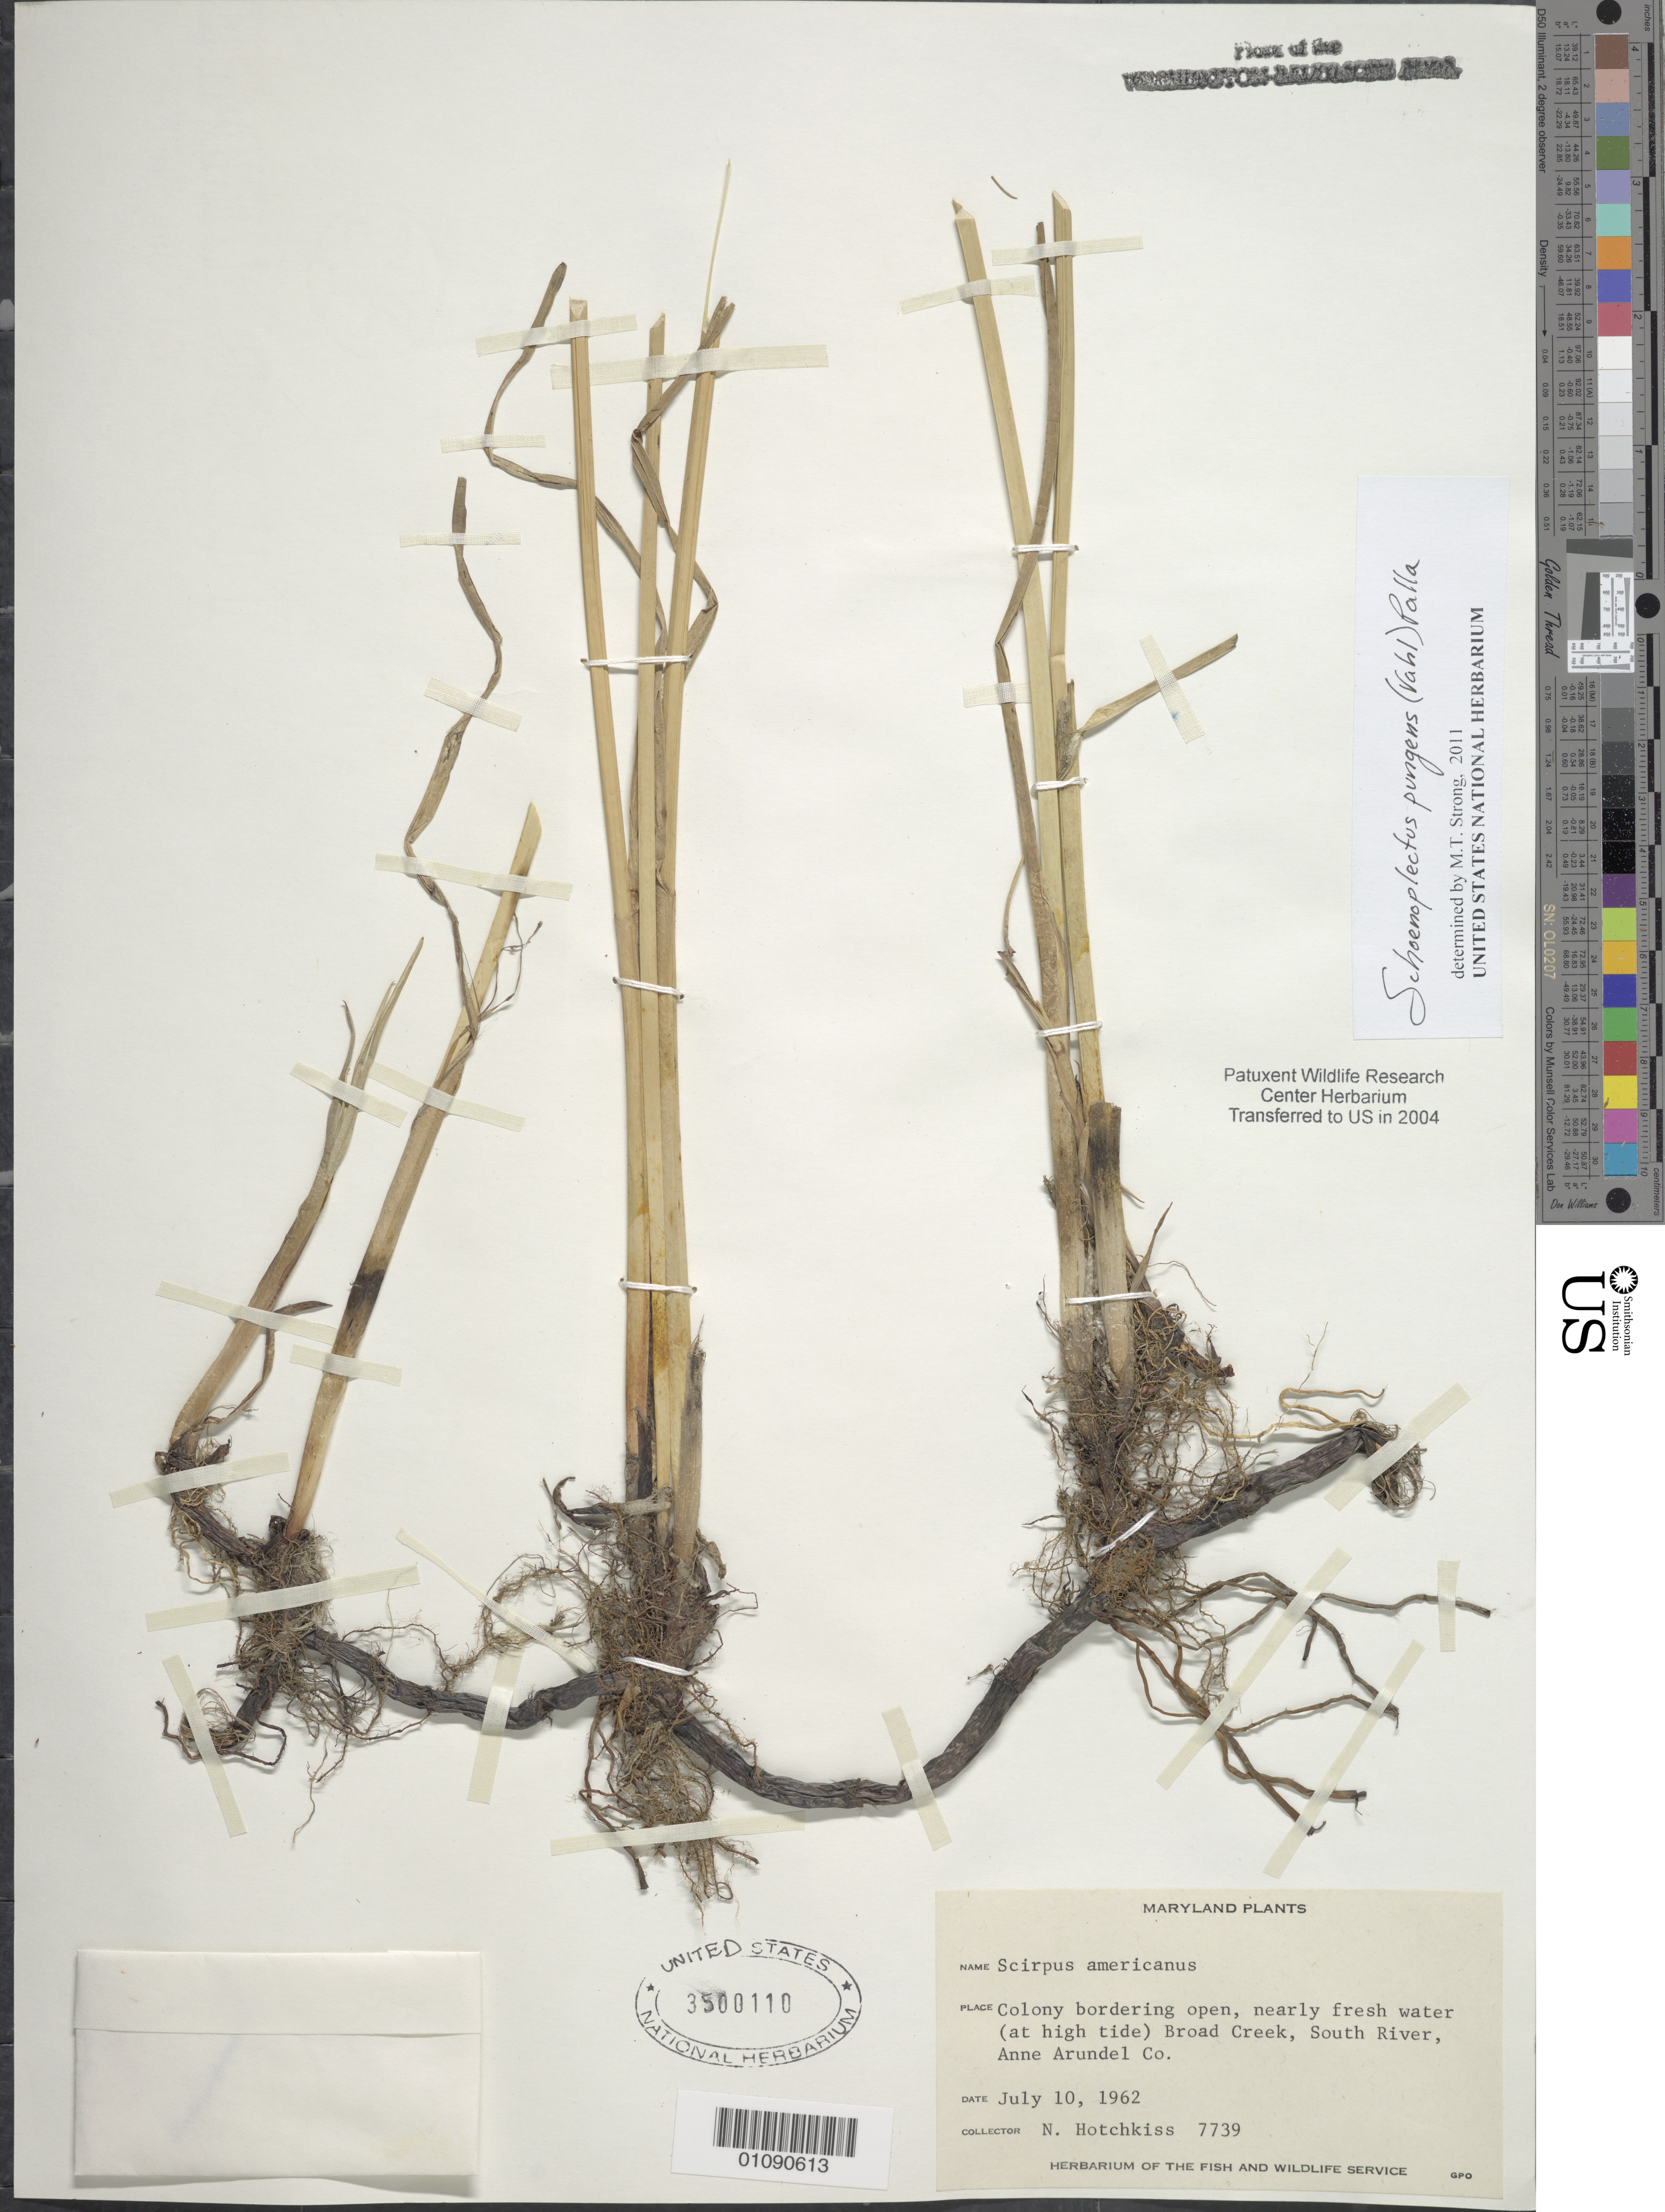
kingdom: Plantae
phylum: Tracheophyta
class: Liliopsida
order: Poales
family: Cyperaceae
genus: Schoenoplectus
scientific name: Schoenoplectus pungens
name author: (Vahl) Palla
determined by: Strong, M. T., (US), Smithsonian Institution - National Museum of Natural History (UNITED STATES)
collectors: N. Hotchkiss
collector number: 7739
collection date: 1962-07-10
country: United States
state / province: Maryland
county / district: Anne Arundel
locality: Broad Creek, South River.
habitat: Colony bordering open, nearly fresh water (at high tide)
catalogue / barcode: US 3500110